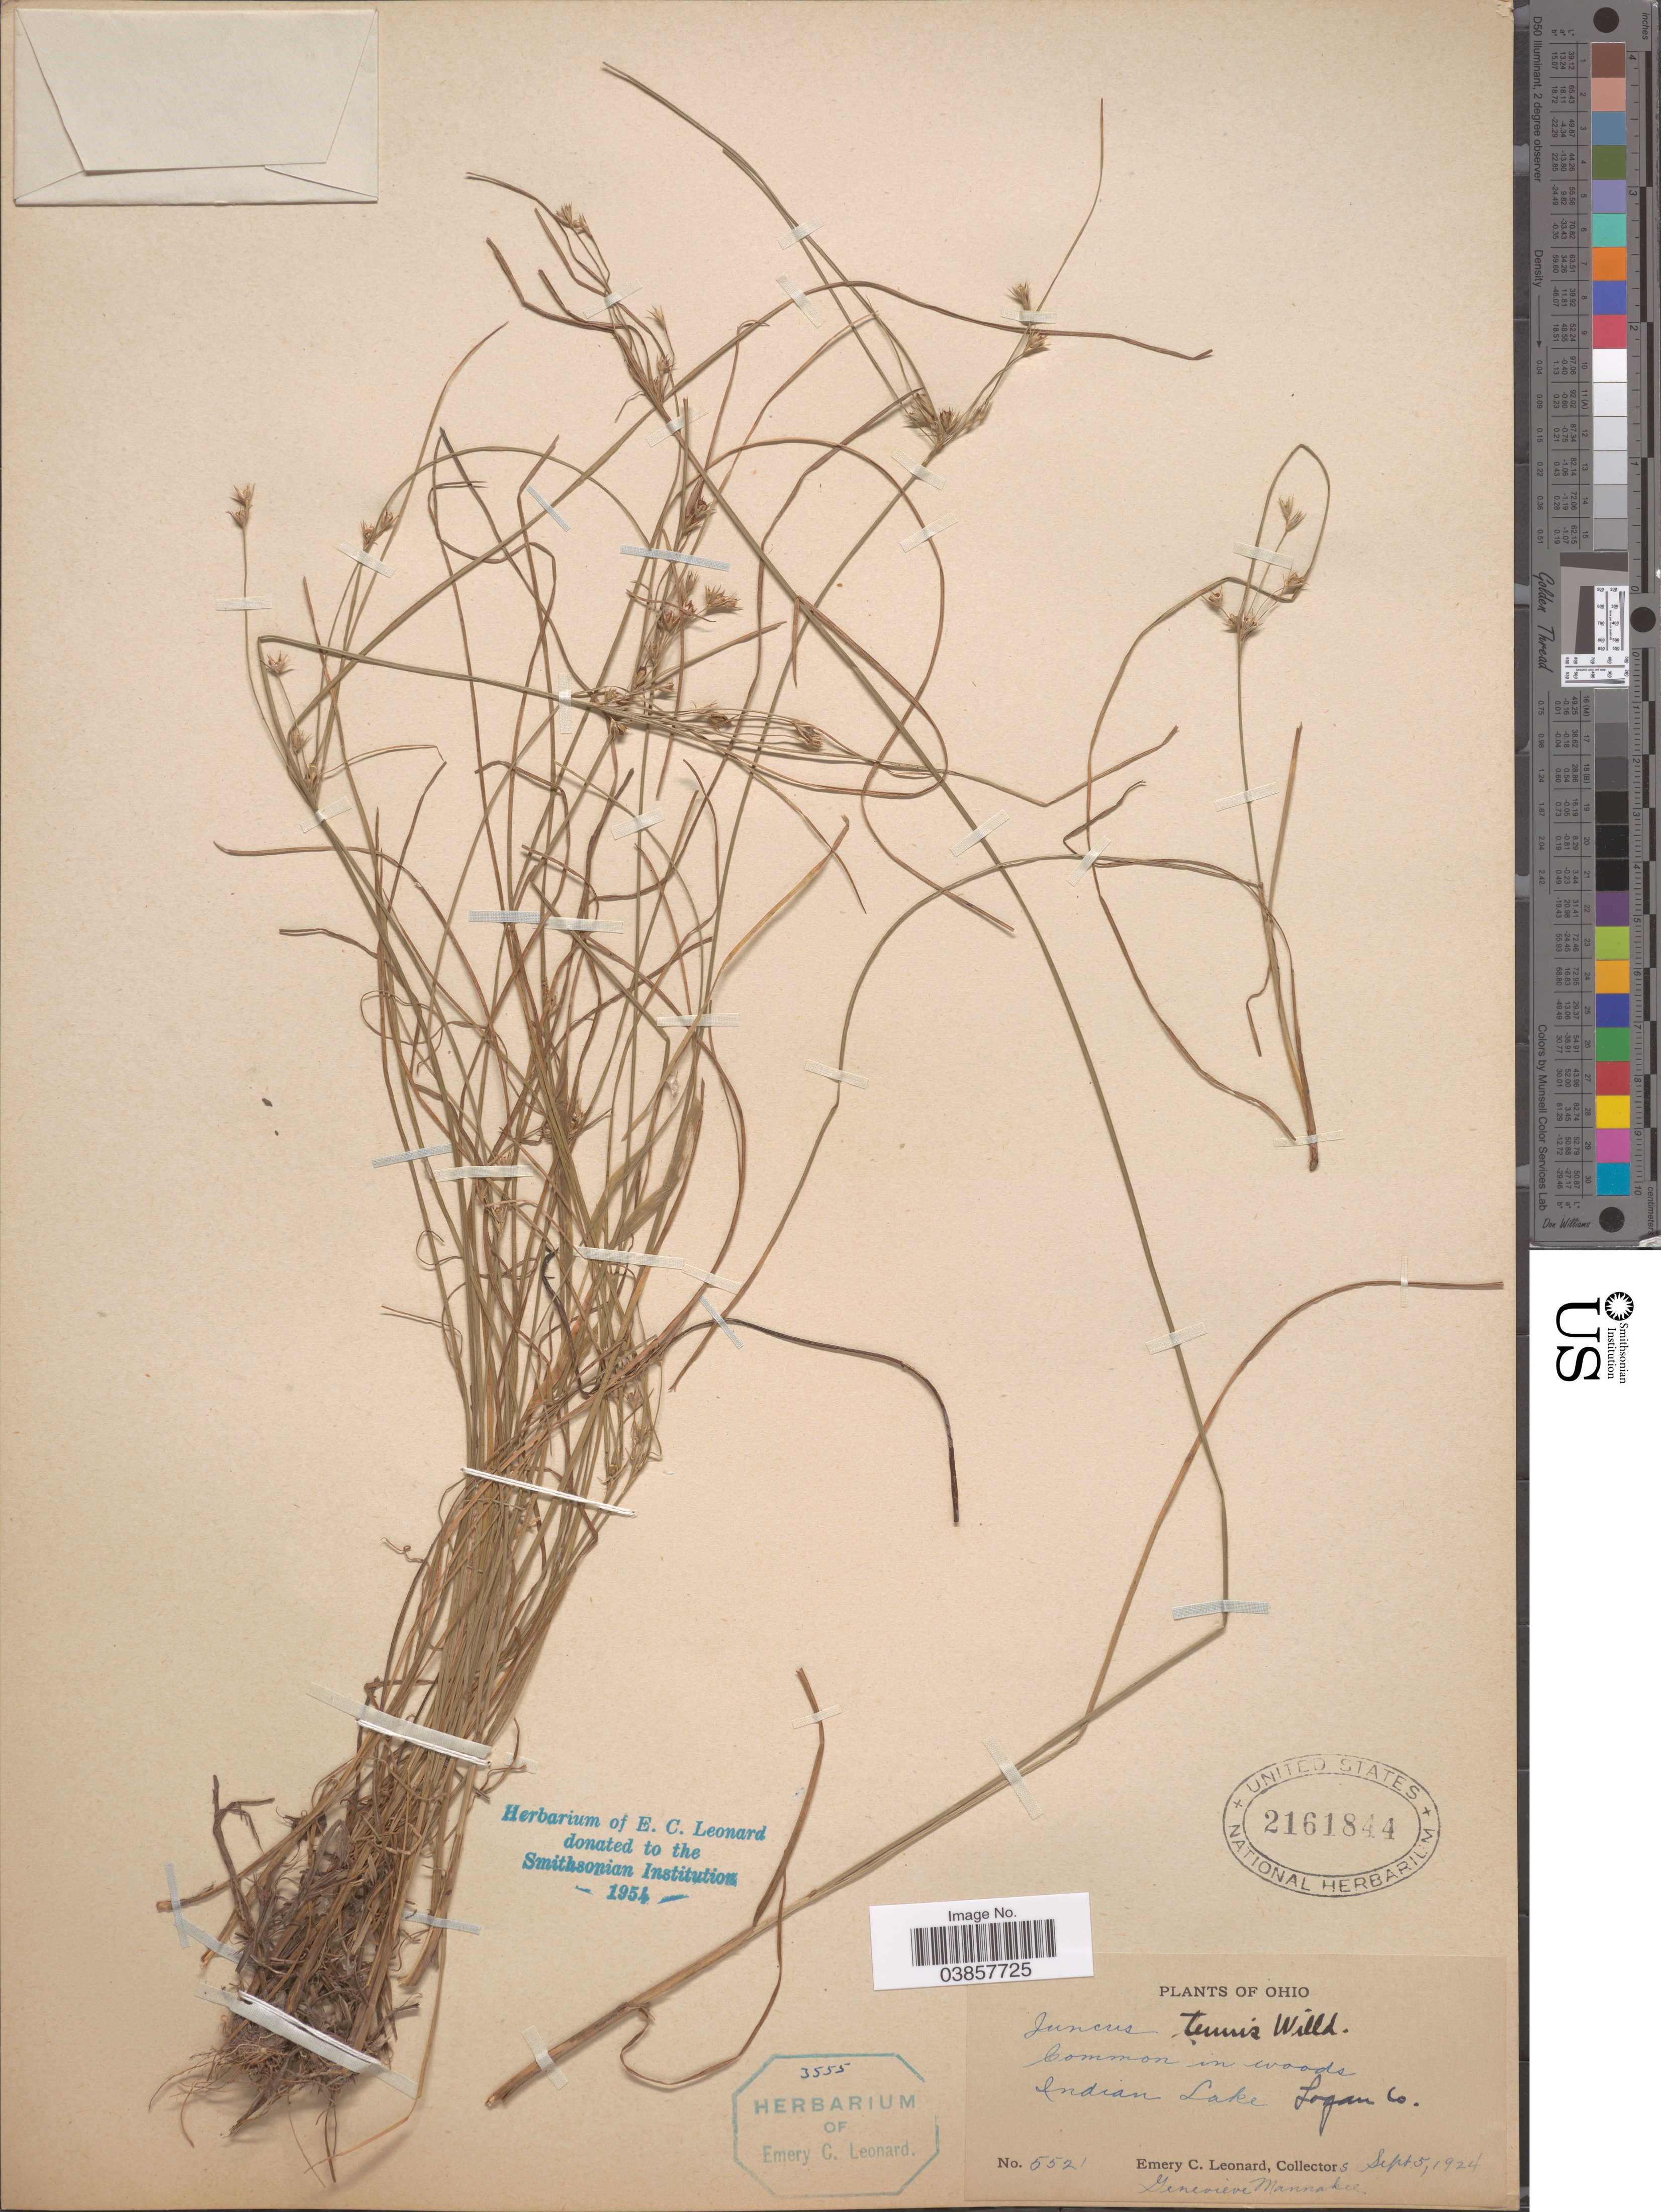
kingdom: Plantae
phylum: Tracheophyta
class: Liliopsida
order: Poales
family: Juncaceae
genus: Juncus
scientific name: Juncus tenuis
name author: Willd.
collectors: E. C. Leonard & G. Mannakee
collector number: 5521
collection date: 1924-09-05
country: United States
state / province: Ohio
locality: In woods. Indian Lake. Logan Co.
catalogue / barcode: US 2161844